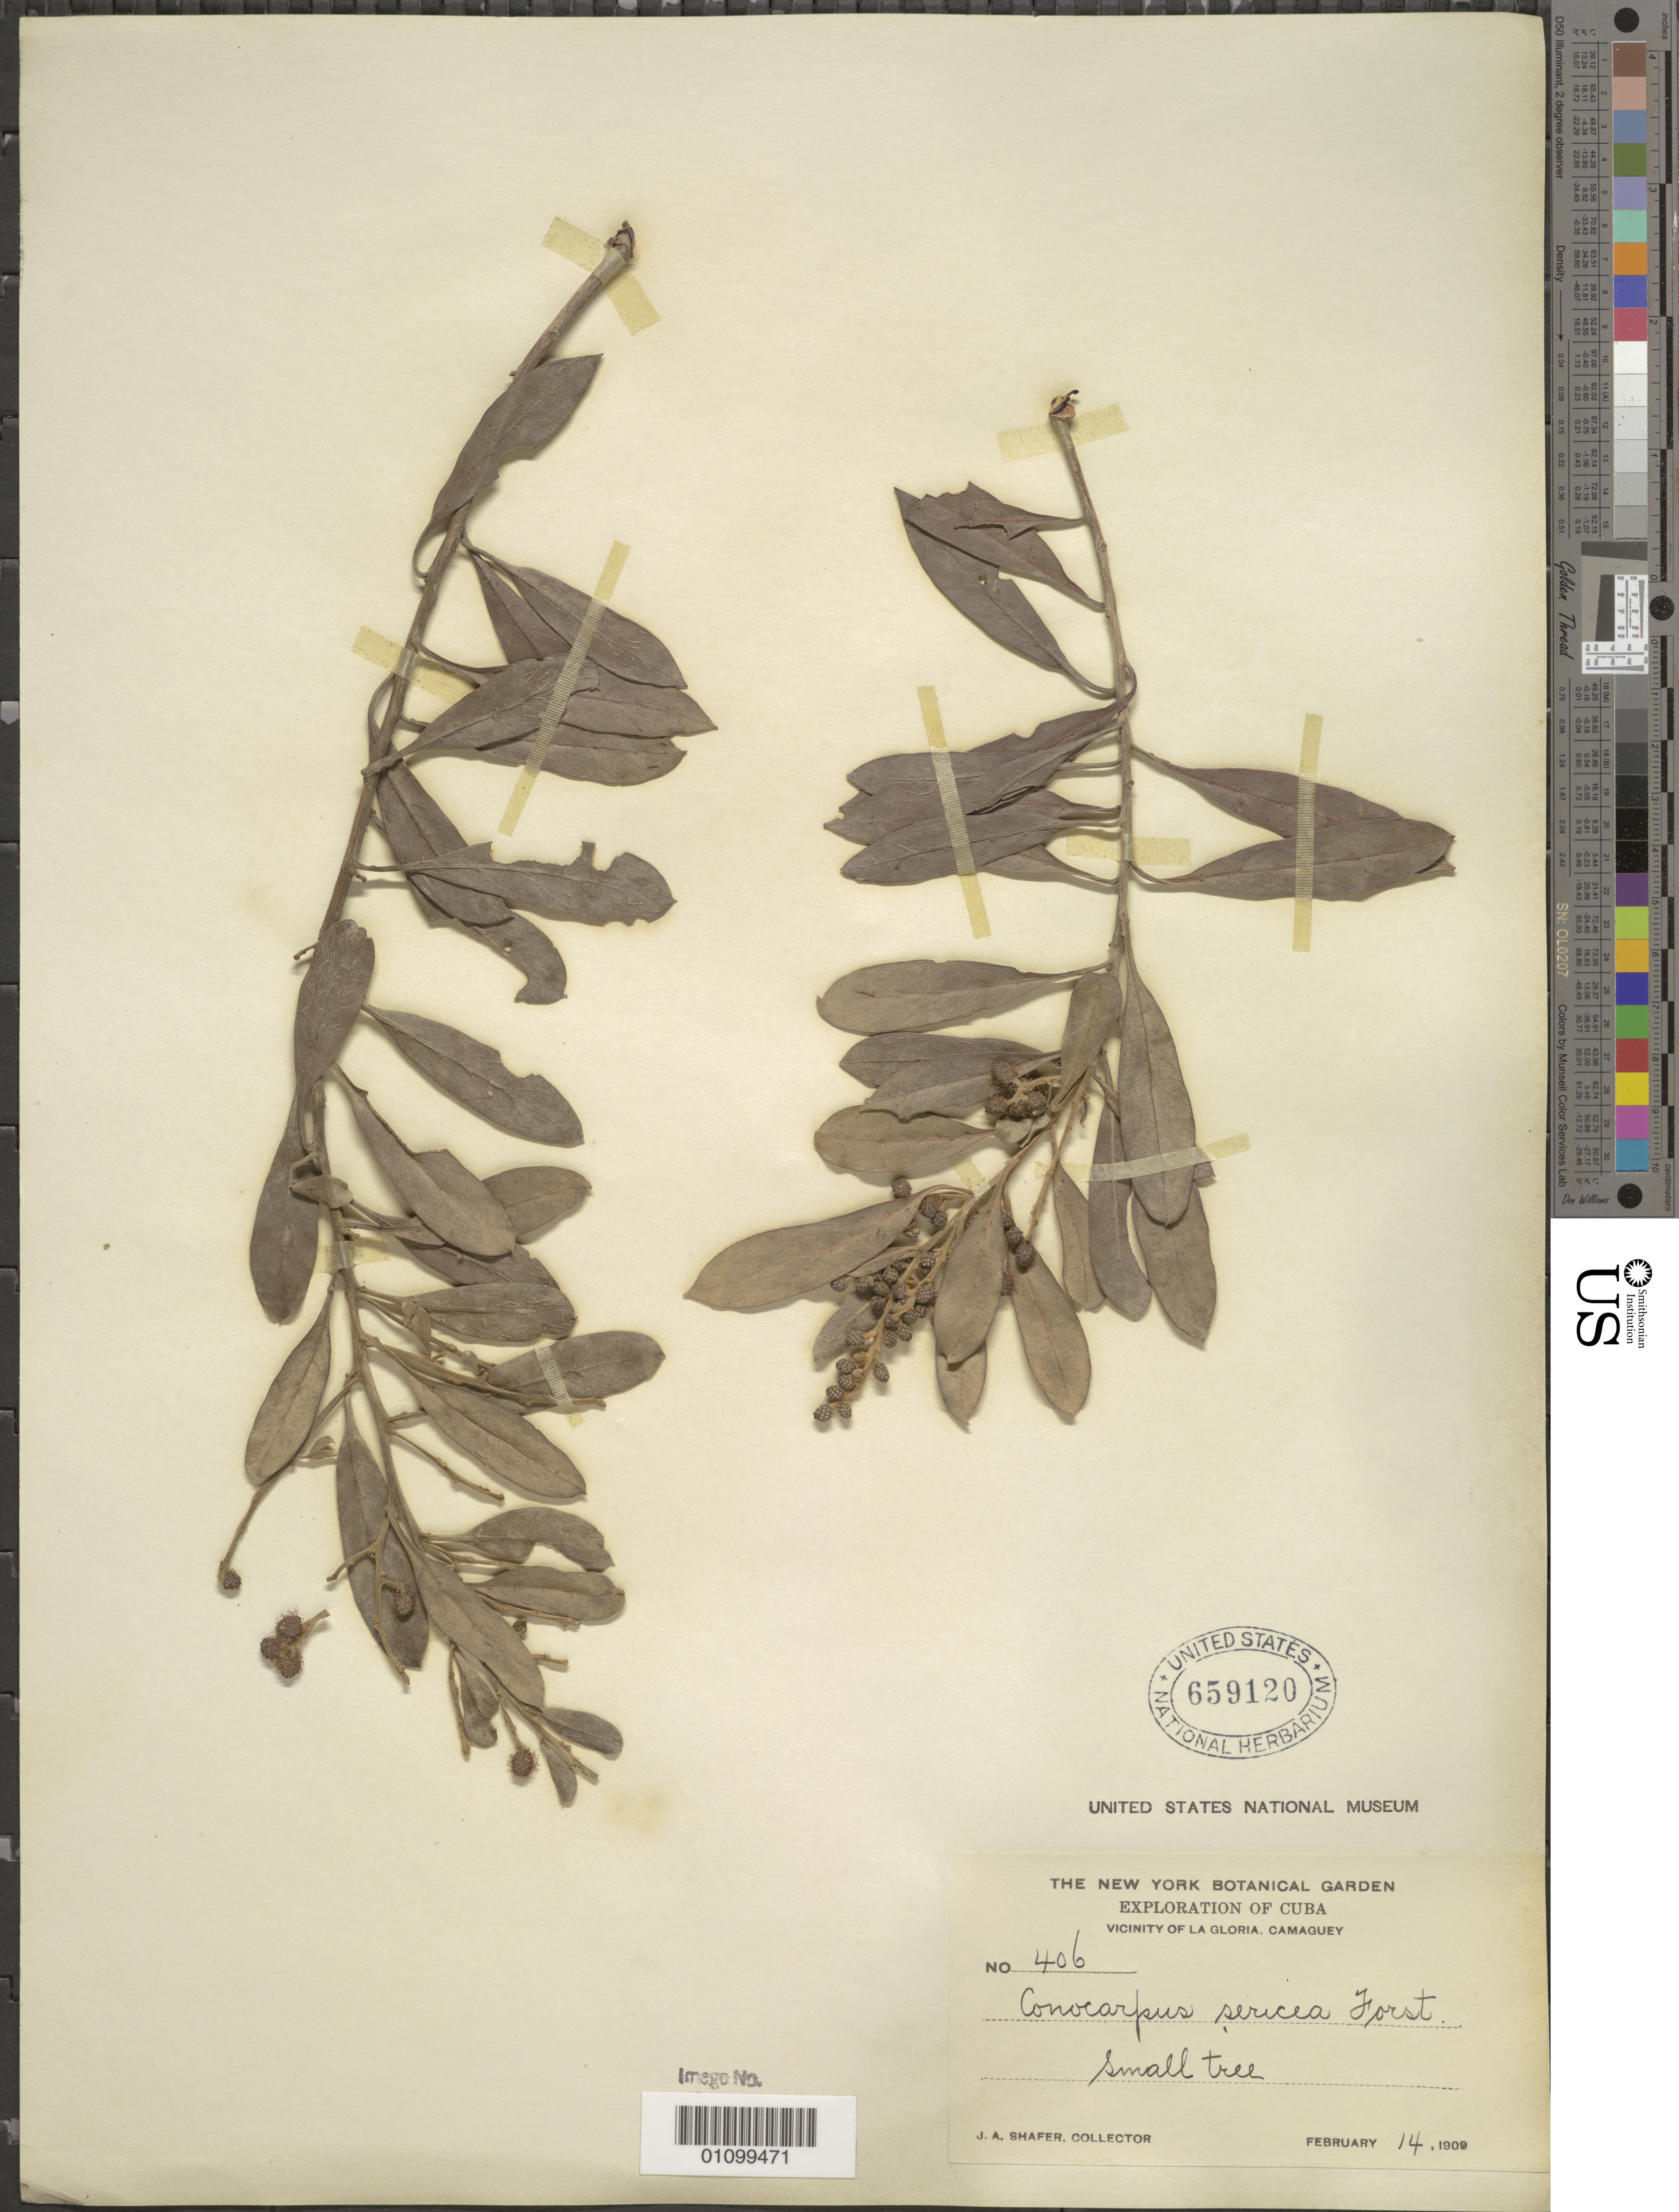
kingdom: Plantae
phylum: Tracheophyta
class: Magnoliopsida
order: Myrtales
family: Combretaceae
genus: Conocarpus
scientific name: Conocarpus erectus var. sericeus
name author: E. Forst. ex DC.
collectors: J. A. Shafer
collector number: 406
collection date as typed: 14 Feb 1909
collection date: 1909-02-14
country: Cuba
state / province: Camagüey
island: Cuba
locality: Vicinity of La Gloria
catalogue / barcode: US 659120